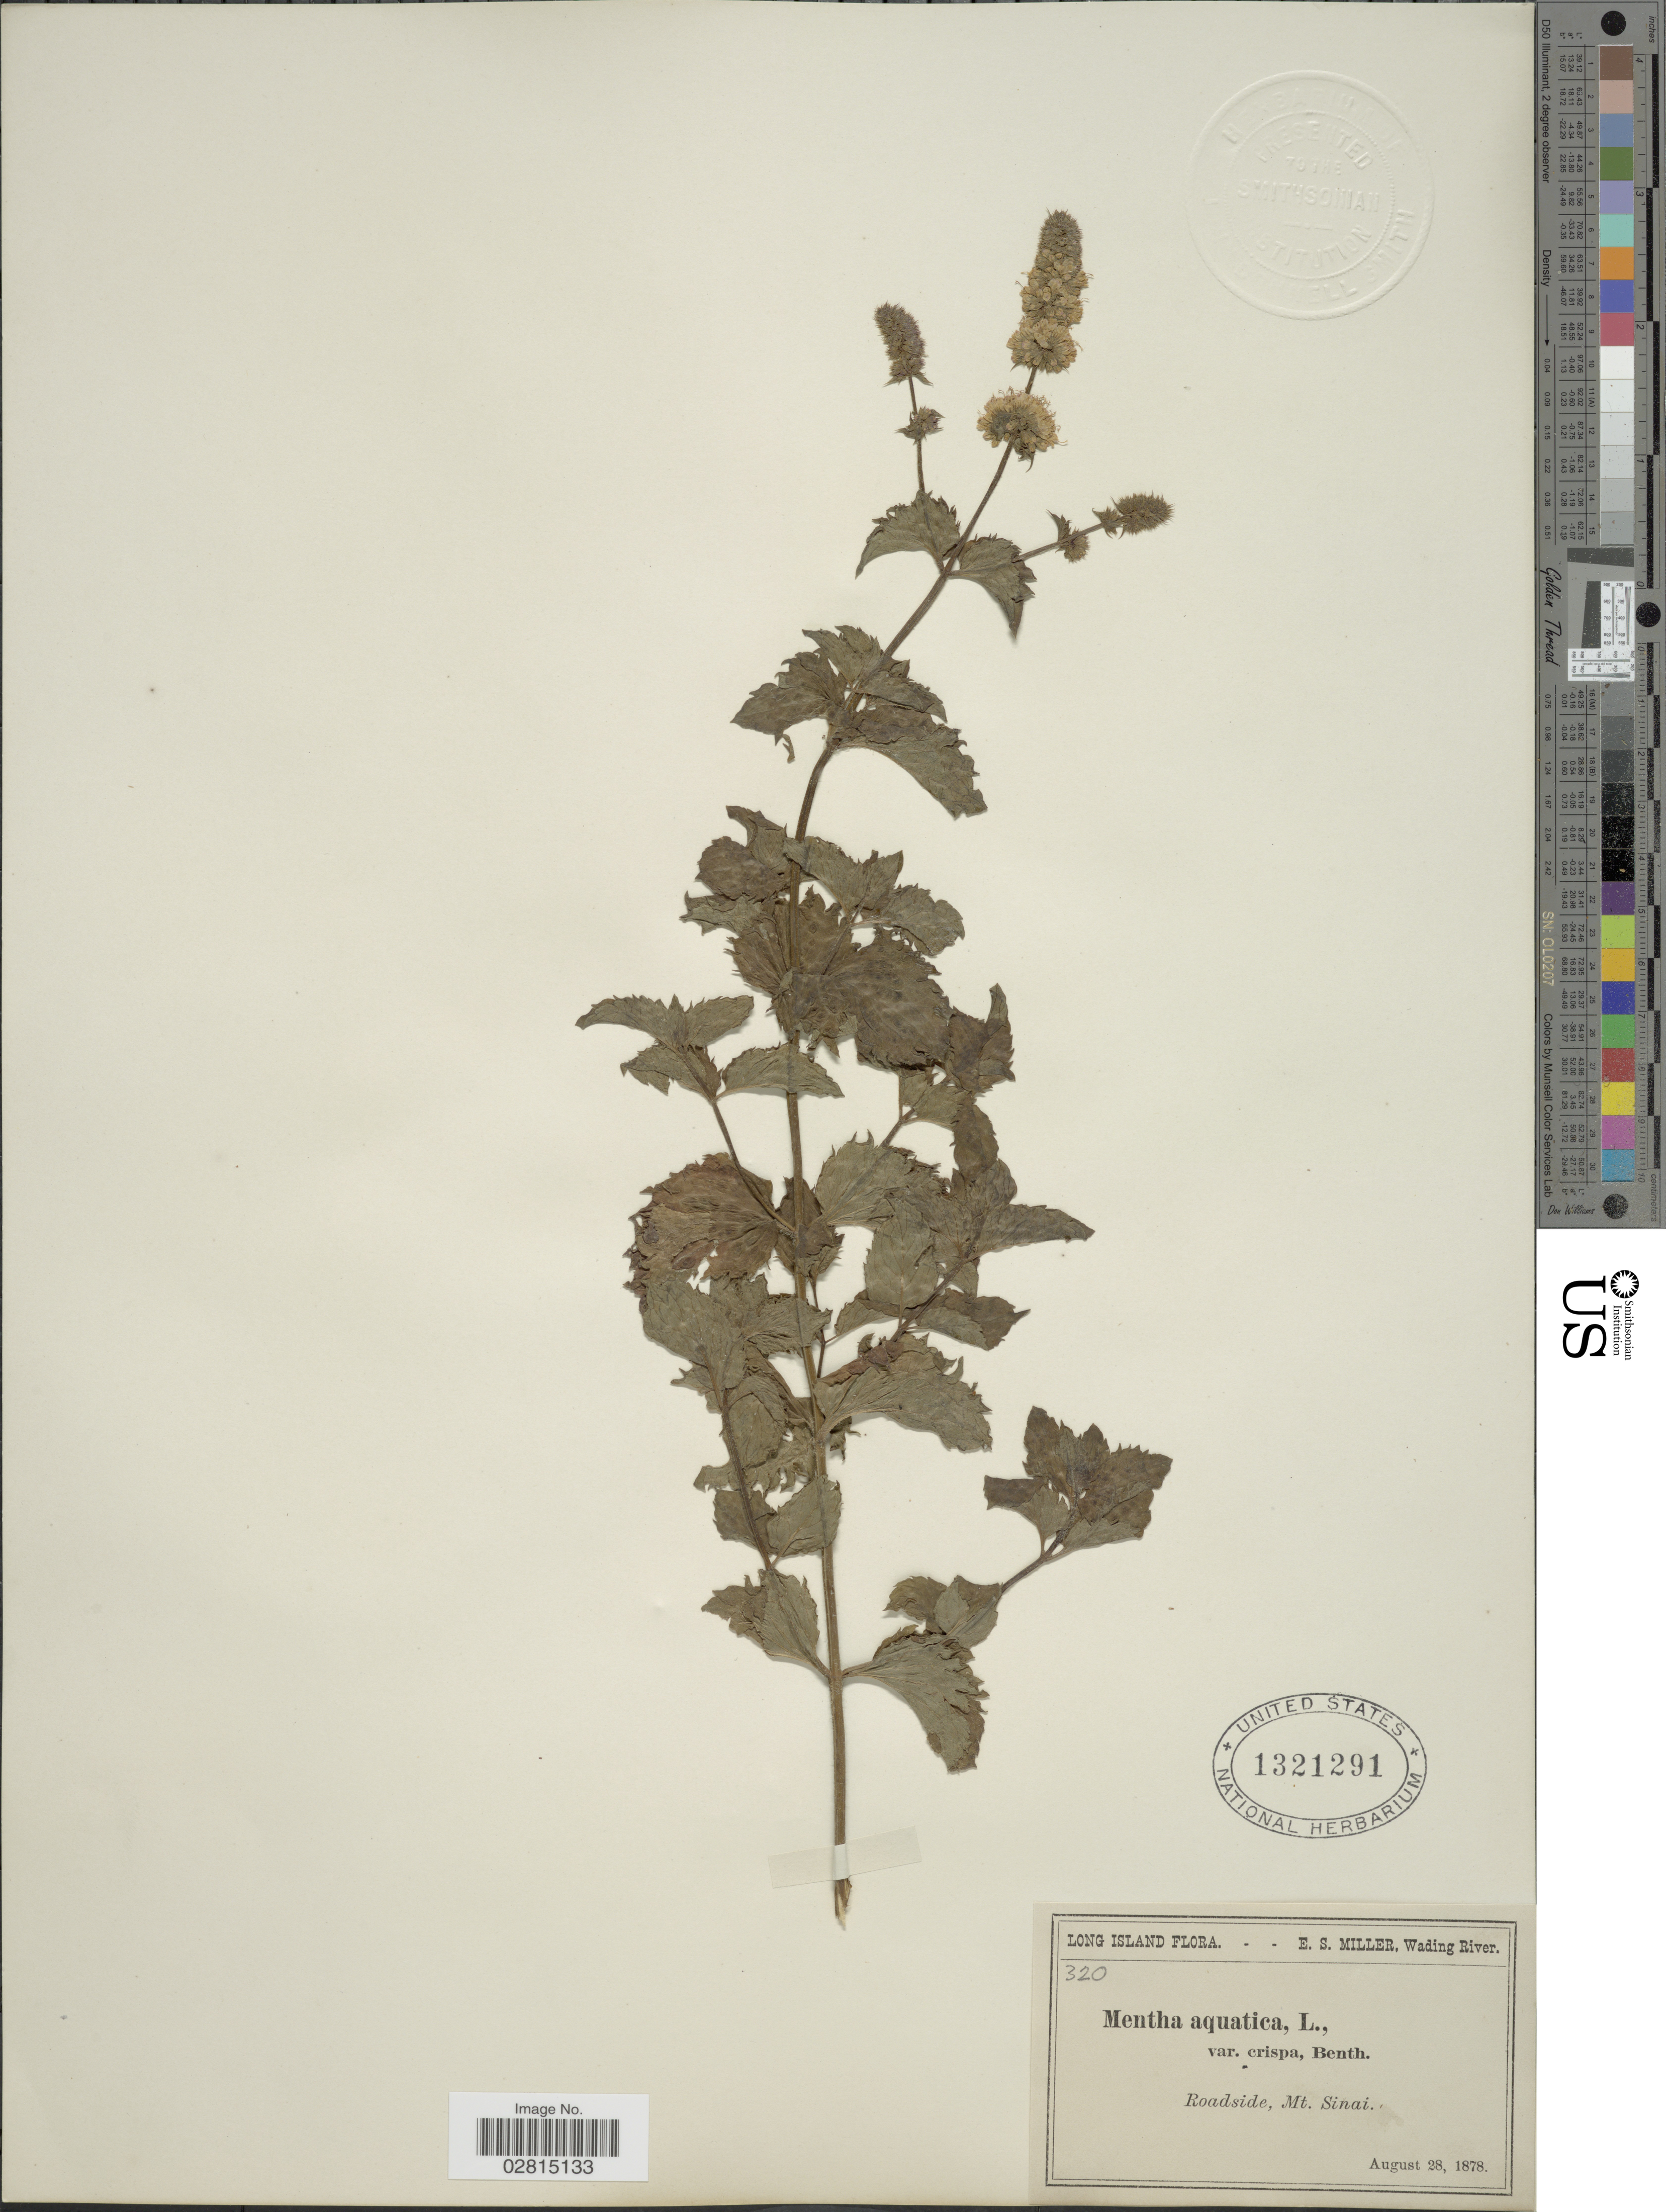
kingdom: Plantae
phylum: Tracheophyta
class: Magnoliopsida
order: Lamiales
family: Lamiaceae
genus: Mentha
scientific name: Mentha aquatica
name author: L.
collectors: E. S. Miller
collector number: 320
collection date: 1878-08-28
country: United States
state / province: New York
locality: Long Island, Roadside, Mt. Sinai.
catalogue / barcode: US 1321291